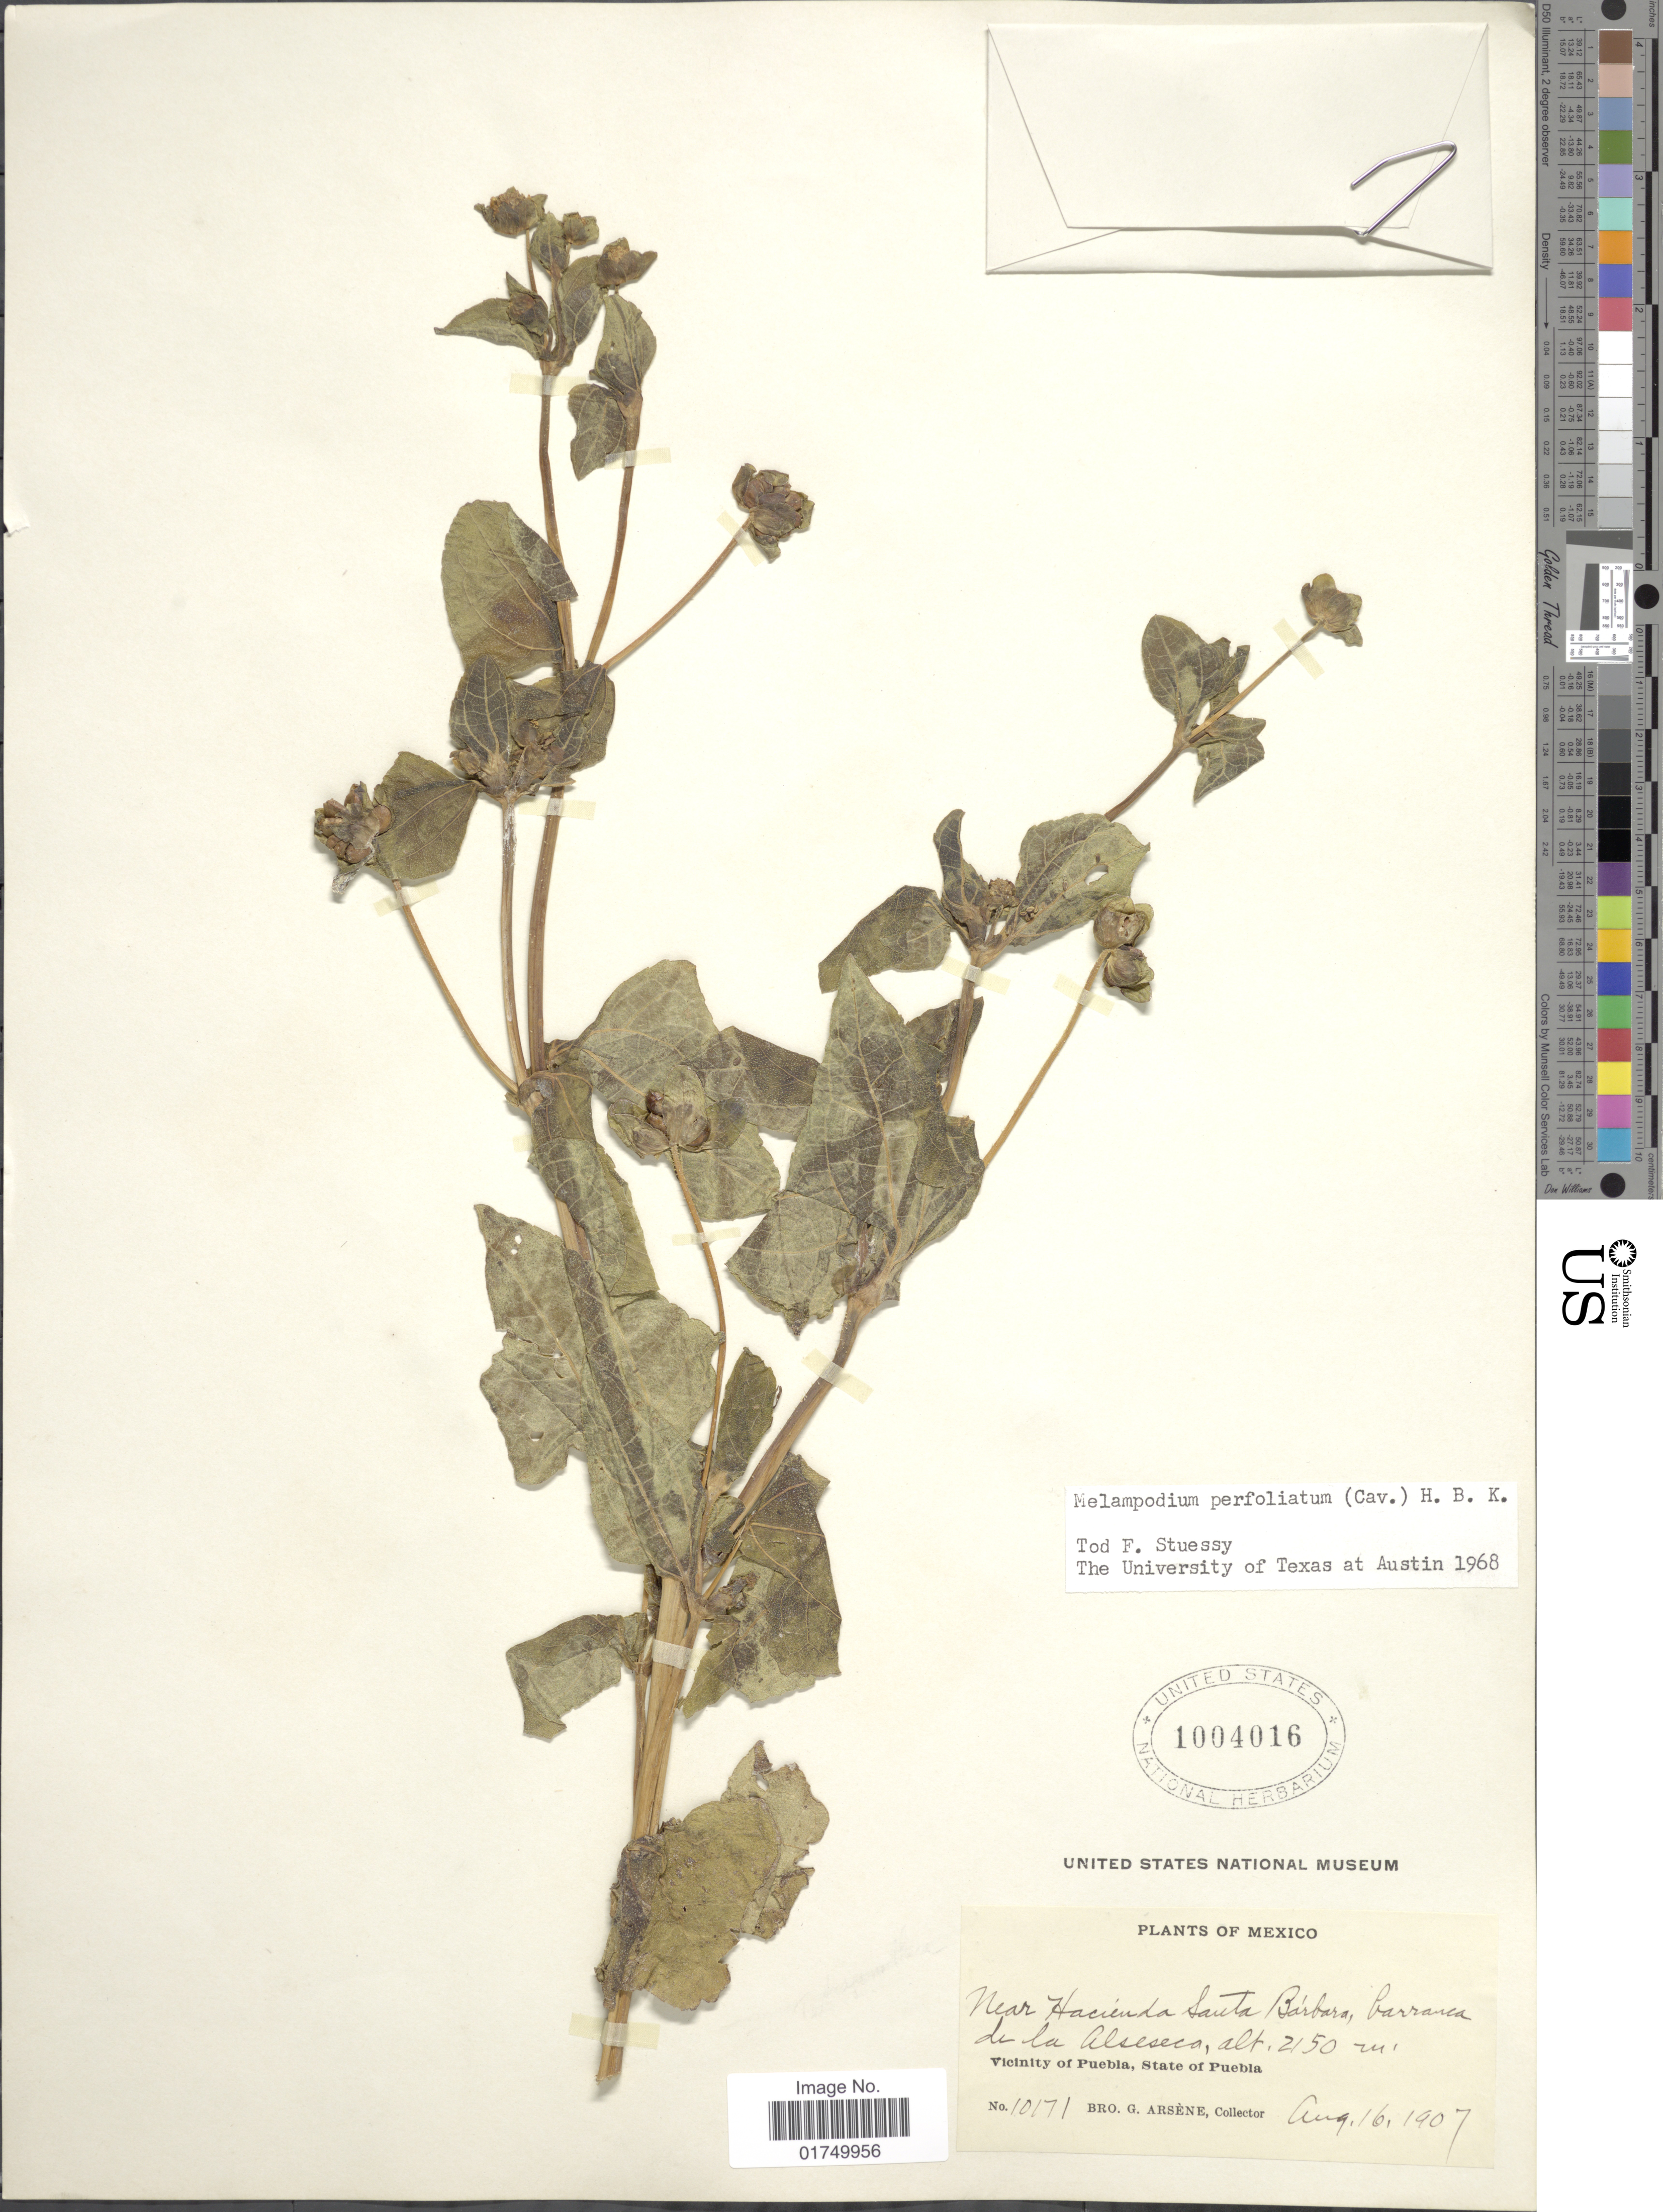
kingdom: Plantae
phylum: Tracheophyta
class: Magnoliopsida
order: Asterales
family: Asteraceae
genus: Melampodium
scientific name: Melampodium perfoliatum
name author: (Cav.) Kunth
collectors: Bro. G. Arsène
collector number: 10171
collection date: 1907-08-16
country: Mexico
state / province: Puebla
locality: Near Hacienda Santa Bárbara, barranca de la Alseseca. Vicinity of Puebla, State of Puebla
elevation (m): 2150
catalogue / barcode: US 1004016